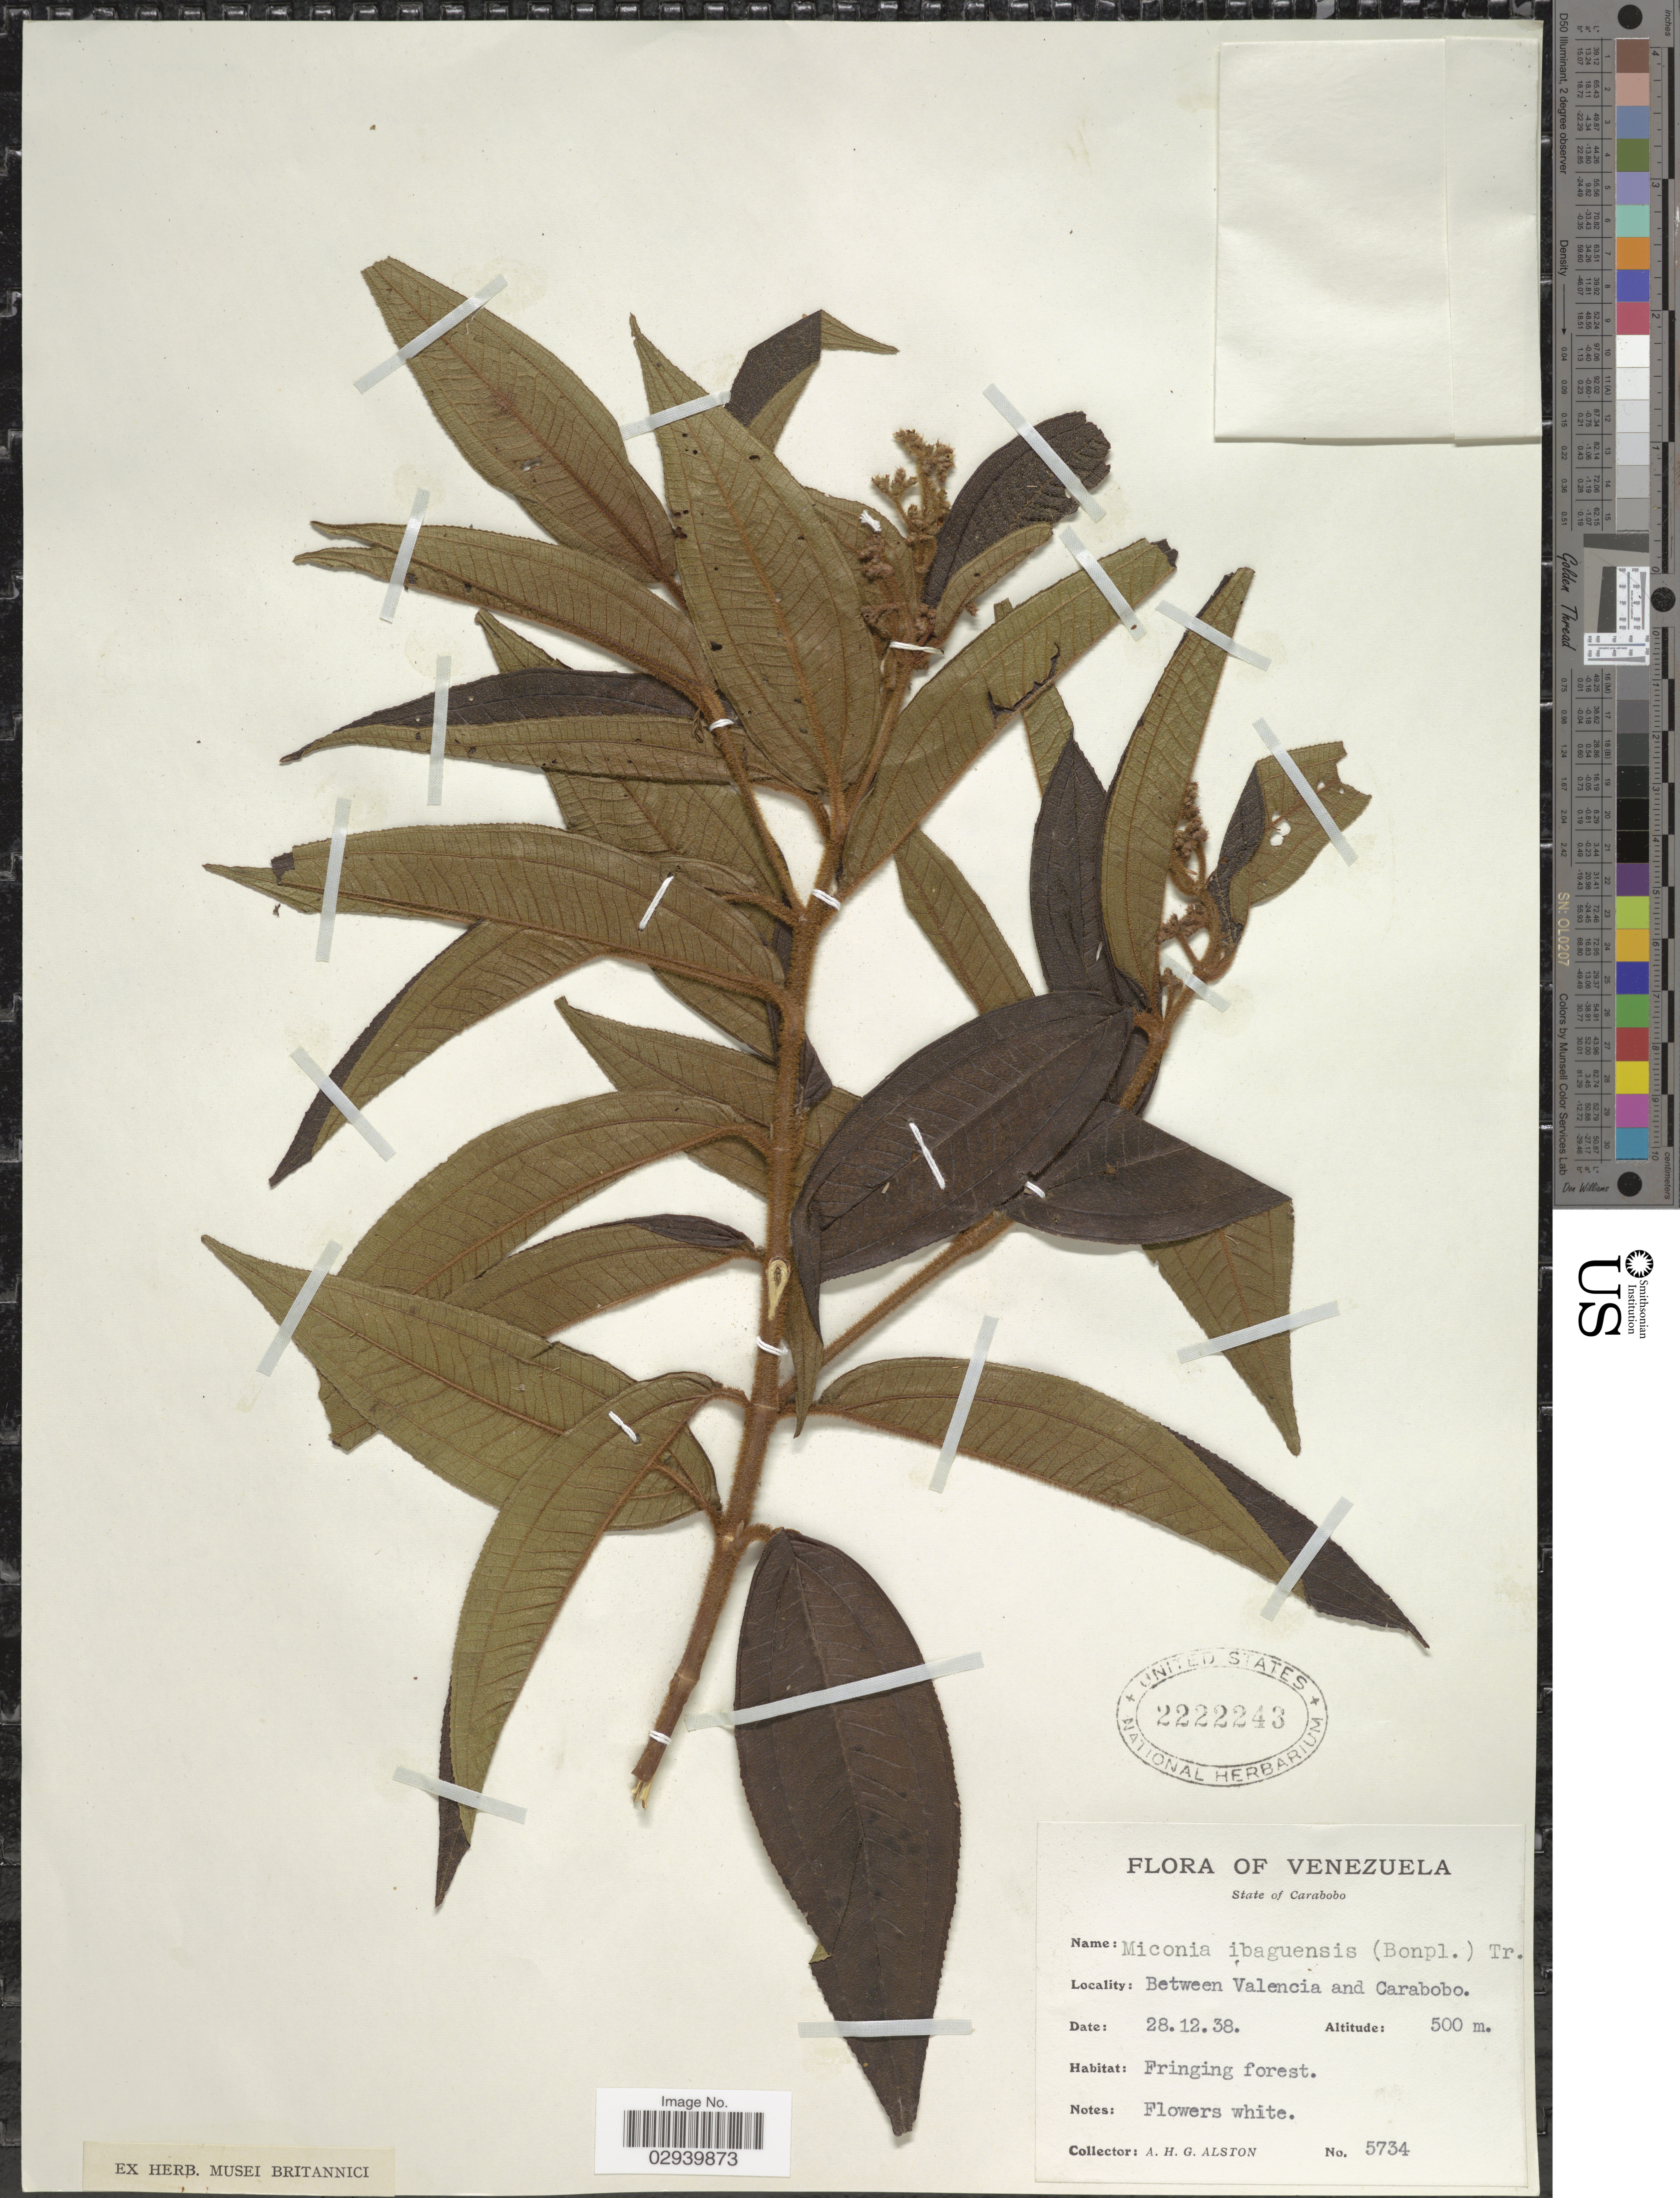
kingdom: Plantae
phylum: Tracheophyta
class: Magnoliopsida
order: Myrtales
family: Melastomataceae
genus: Miconia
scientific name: Miconia ibaguensis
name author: (Bonpl.) Triana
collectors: A. H. Alston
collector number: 5734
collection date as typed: Transcribed d/m/y: 28/12/38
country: Venezuela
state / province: Carabobo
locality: State of Carabobo. Between Valencia and Carabobo.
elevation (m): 500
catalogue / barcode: US 2222243